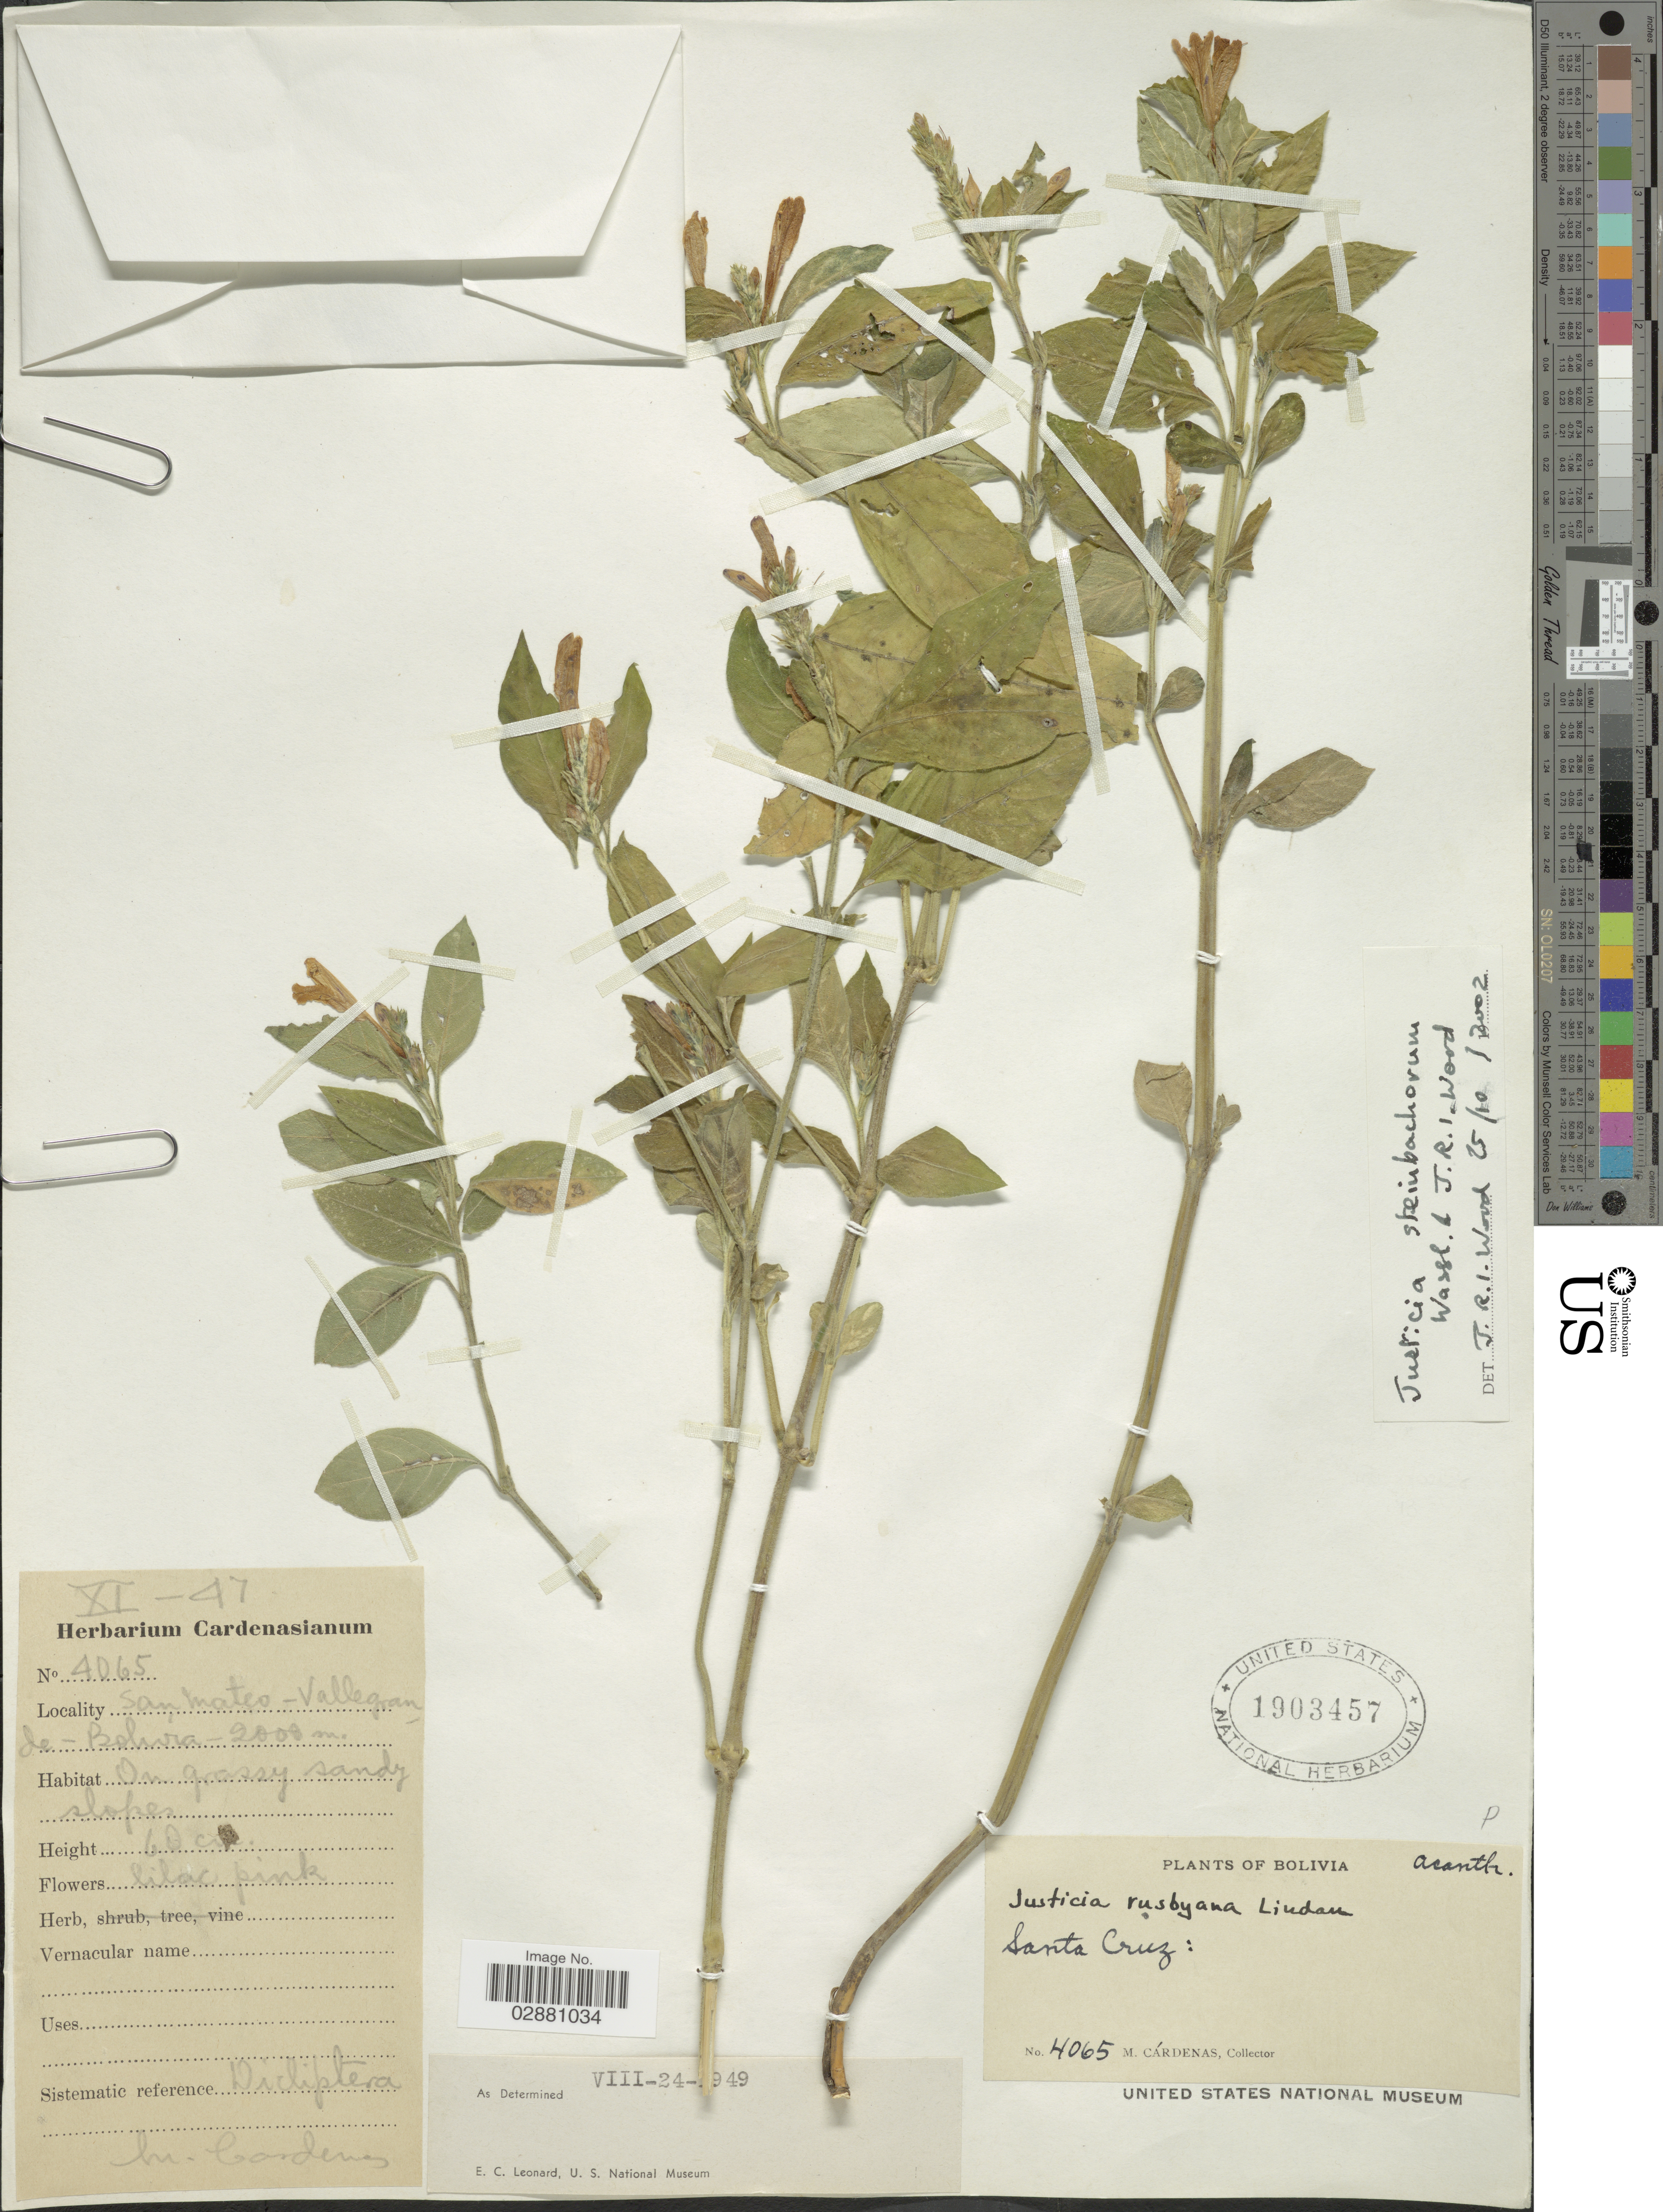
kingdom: Plantae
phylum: Tracheophyta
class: Magnoliopsida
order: Lamiales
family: Acanthaceae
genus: Justicia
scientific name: Justicia steinbachiorum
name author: Wassh. & J.R.I. Wood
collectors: M. Cárdenas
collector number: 4065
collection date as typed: Transcribed d/m/y: /11/47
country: Bolivia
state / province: Santa Cruz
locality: San Mateo - Vallegrande.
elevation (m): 2000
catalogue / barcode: US 1903457